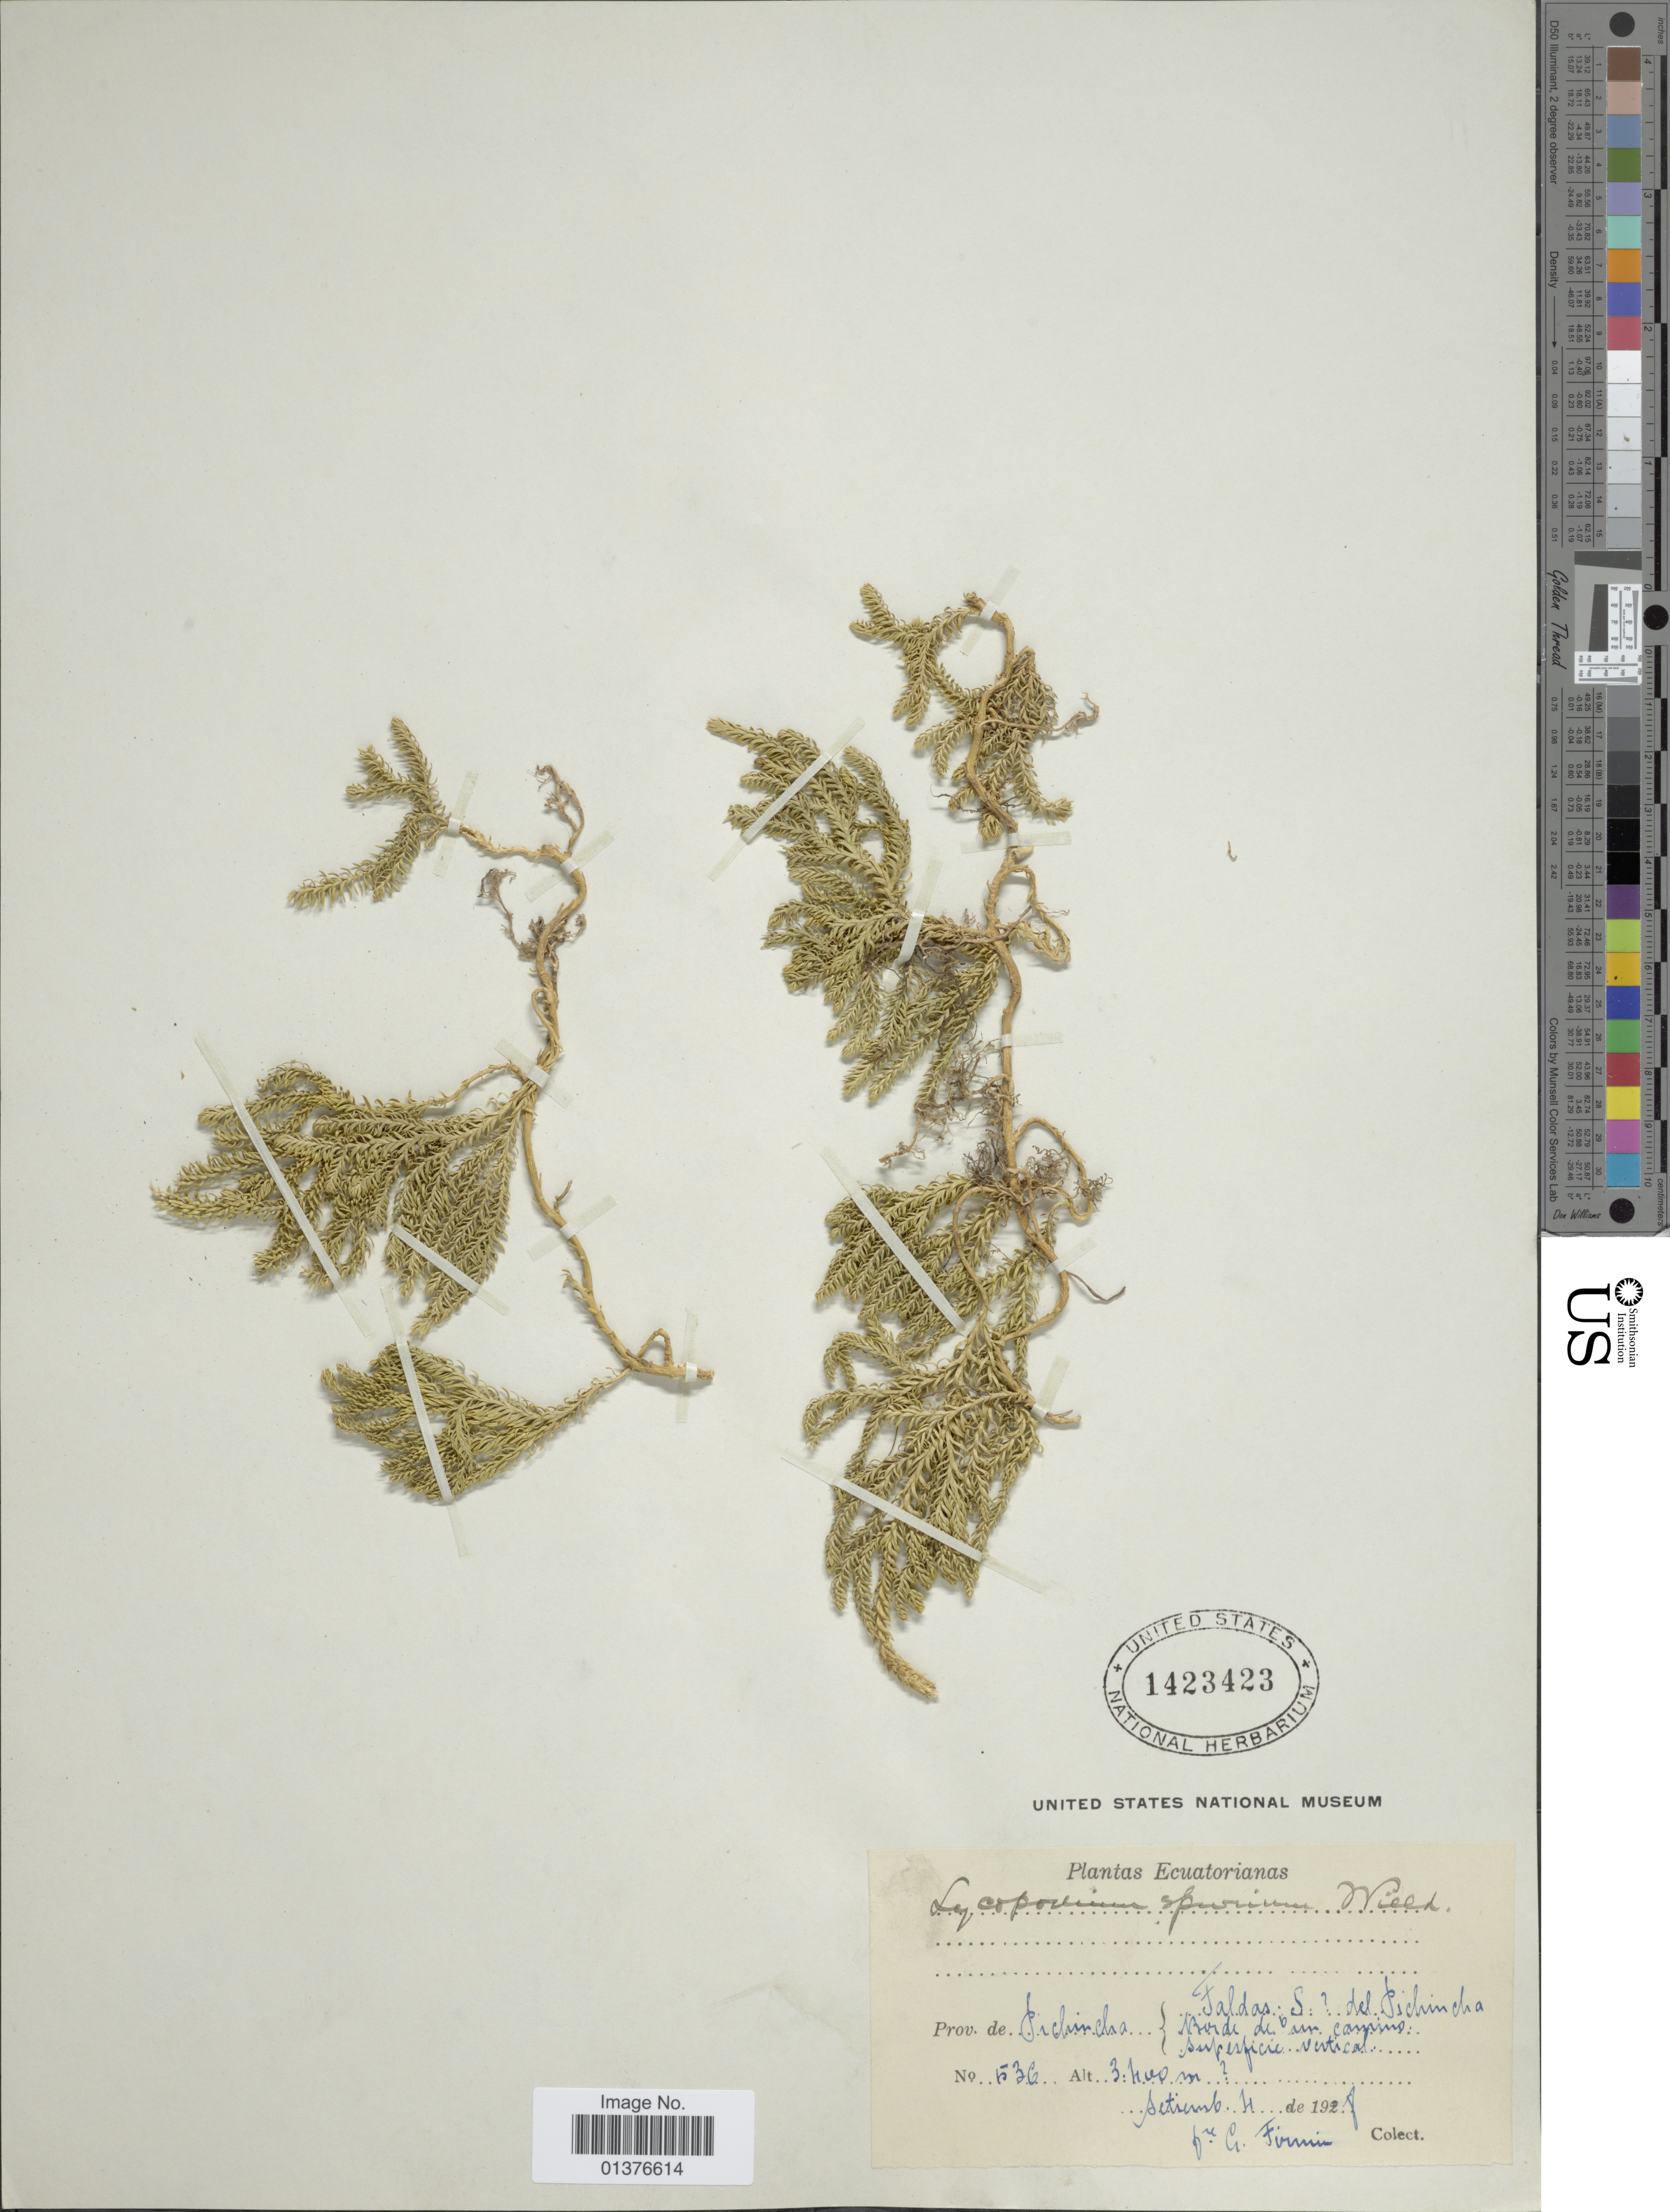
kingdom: Plantae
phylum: Tracheophyta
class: Lycopodiopsida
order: Lycopodiales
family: Lycopodiaceae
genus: Austrolycopodium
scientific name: Austrolycopodium magellanicum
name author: (P. Beauv.) Holub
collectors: G. Firmin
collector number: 1536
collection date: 1928-09-04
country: Ecuador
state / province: Pichincha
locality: Faldas S. del Pichincha borde de un camino superficie vertical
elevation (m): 3200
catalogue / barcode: US 1423423